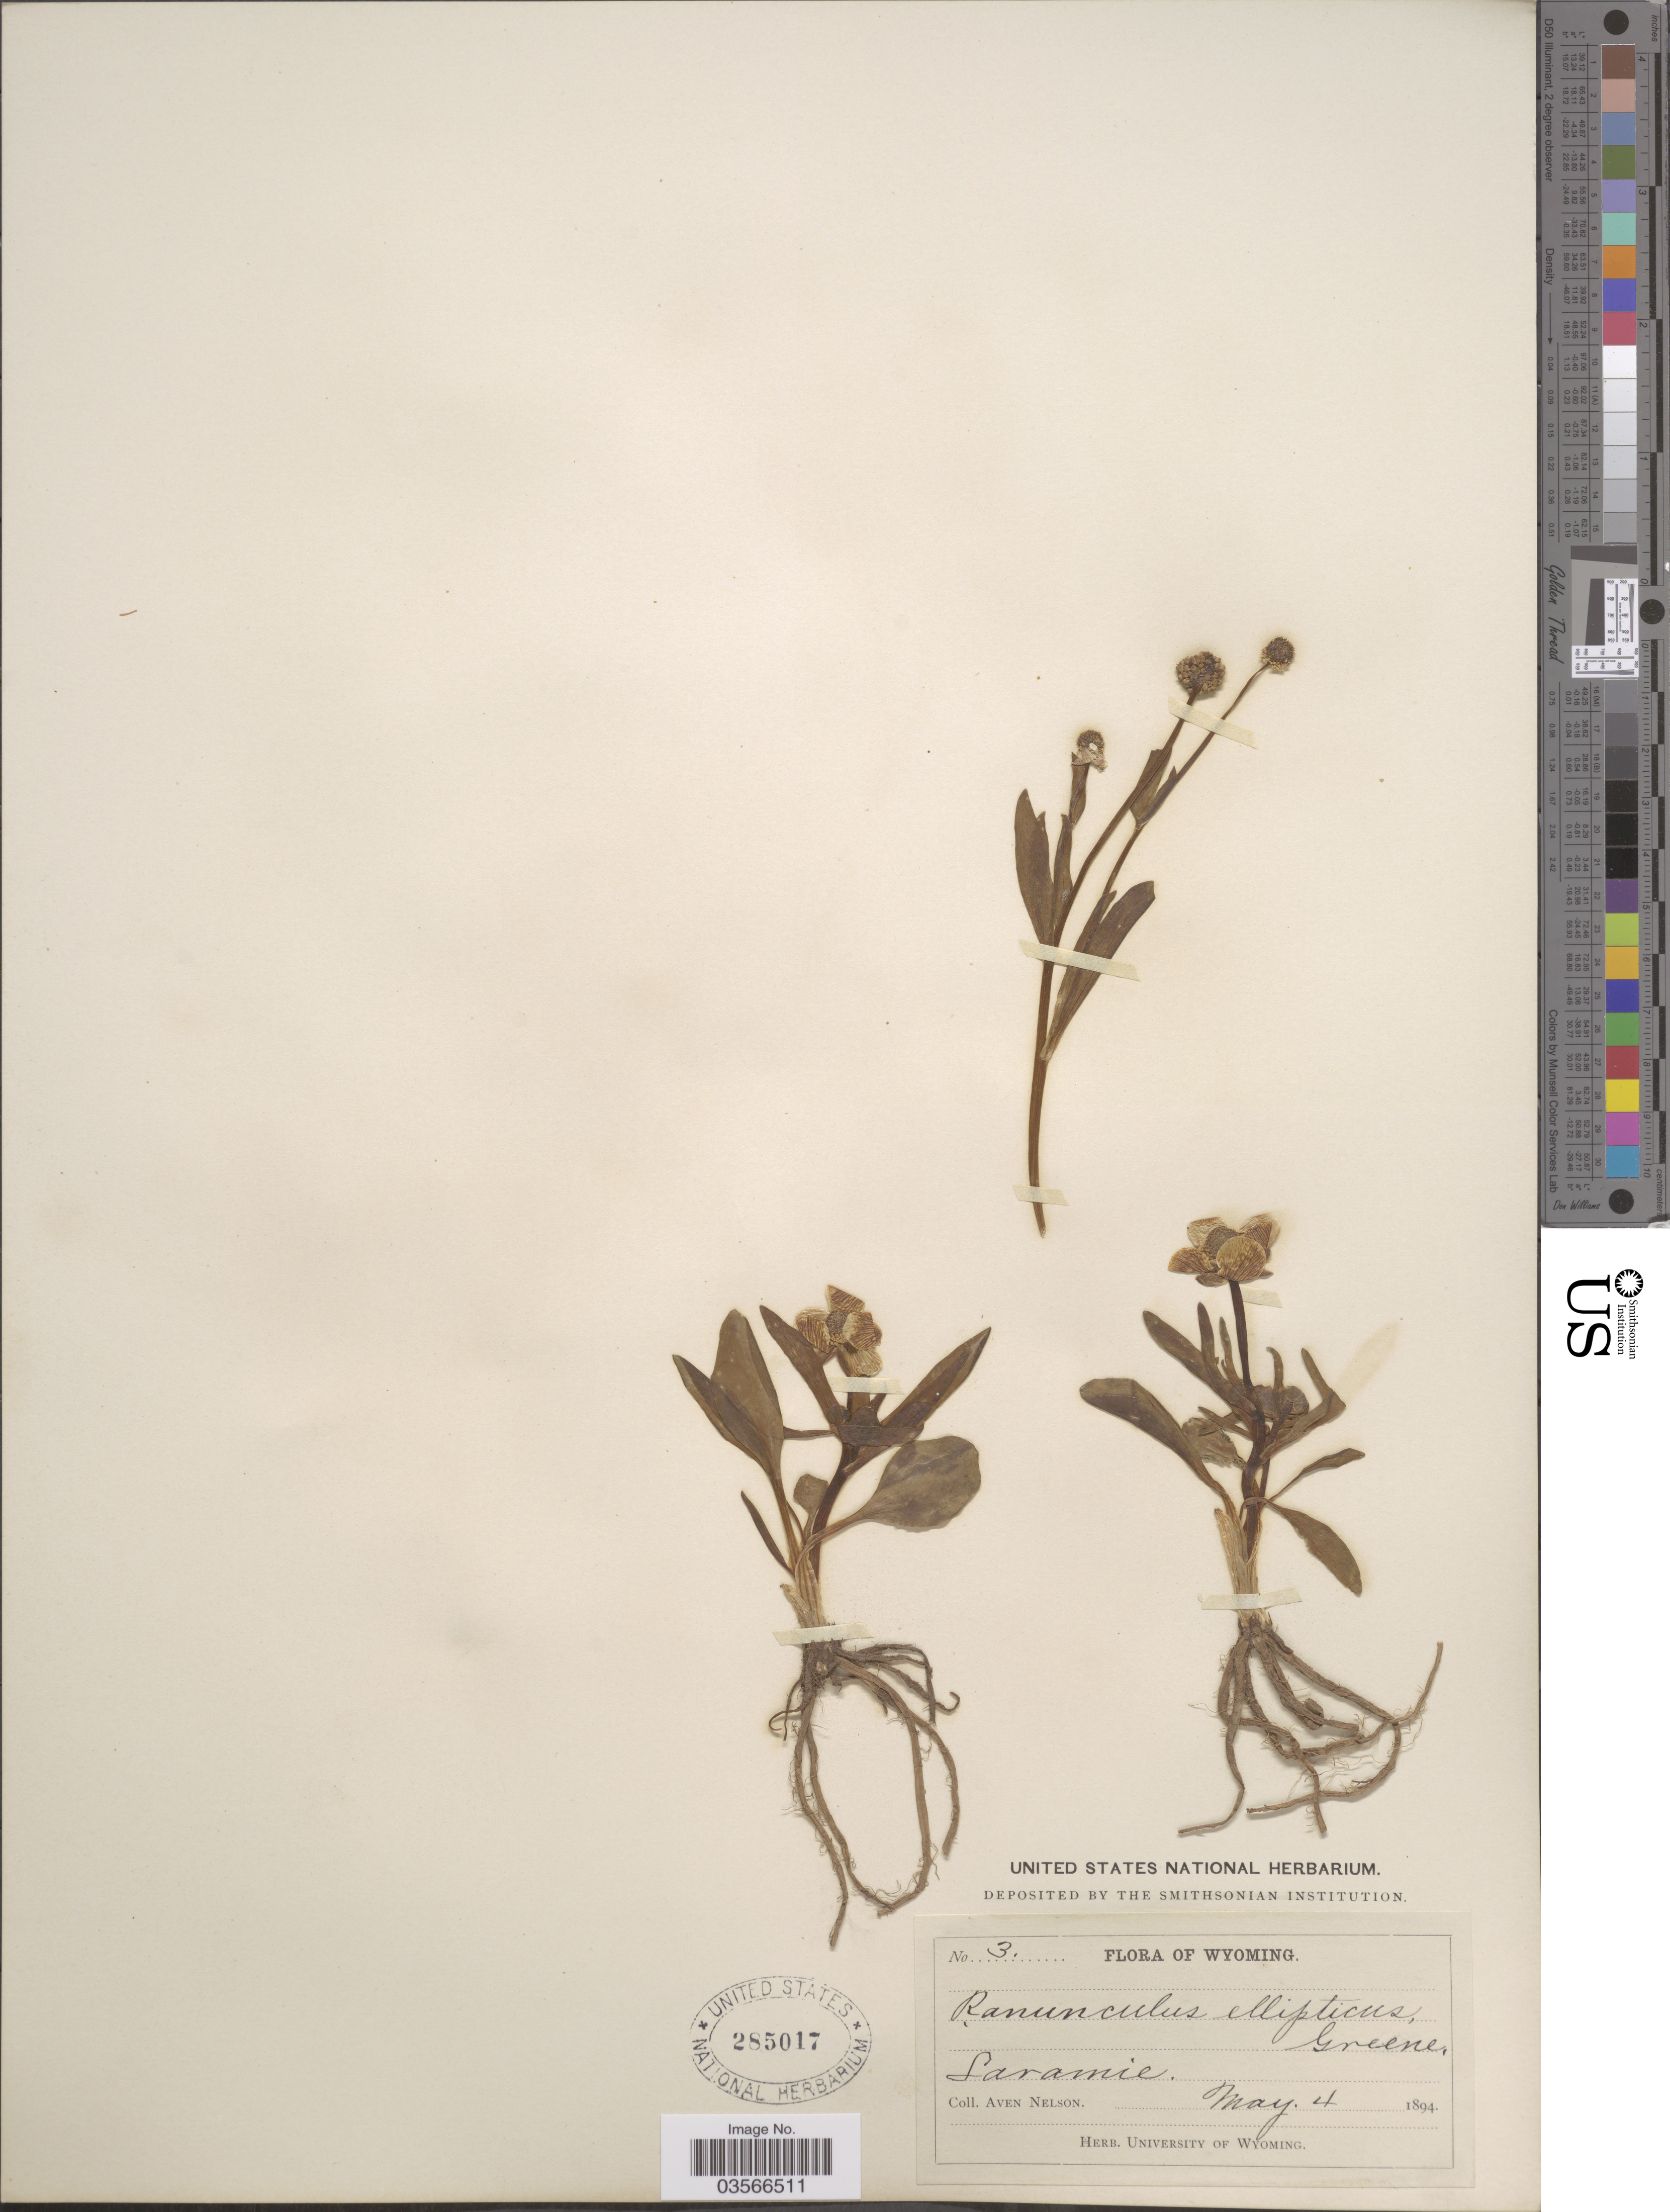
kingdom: Plantae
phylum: Tracheophyta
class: Magnoliopsida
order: Ranunculales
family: Ranunculaceae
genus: Ranunculus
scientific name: Ranunculus glaberrimus var. ellipticus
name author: (Greene) Greene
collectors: A. Nelson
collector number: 3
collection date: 1894-05-04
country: United States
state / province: Wyoming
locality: Laramie.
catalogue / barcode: US 285017